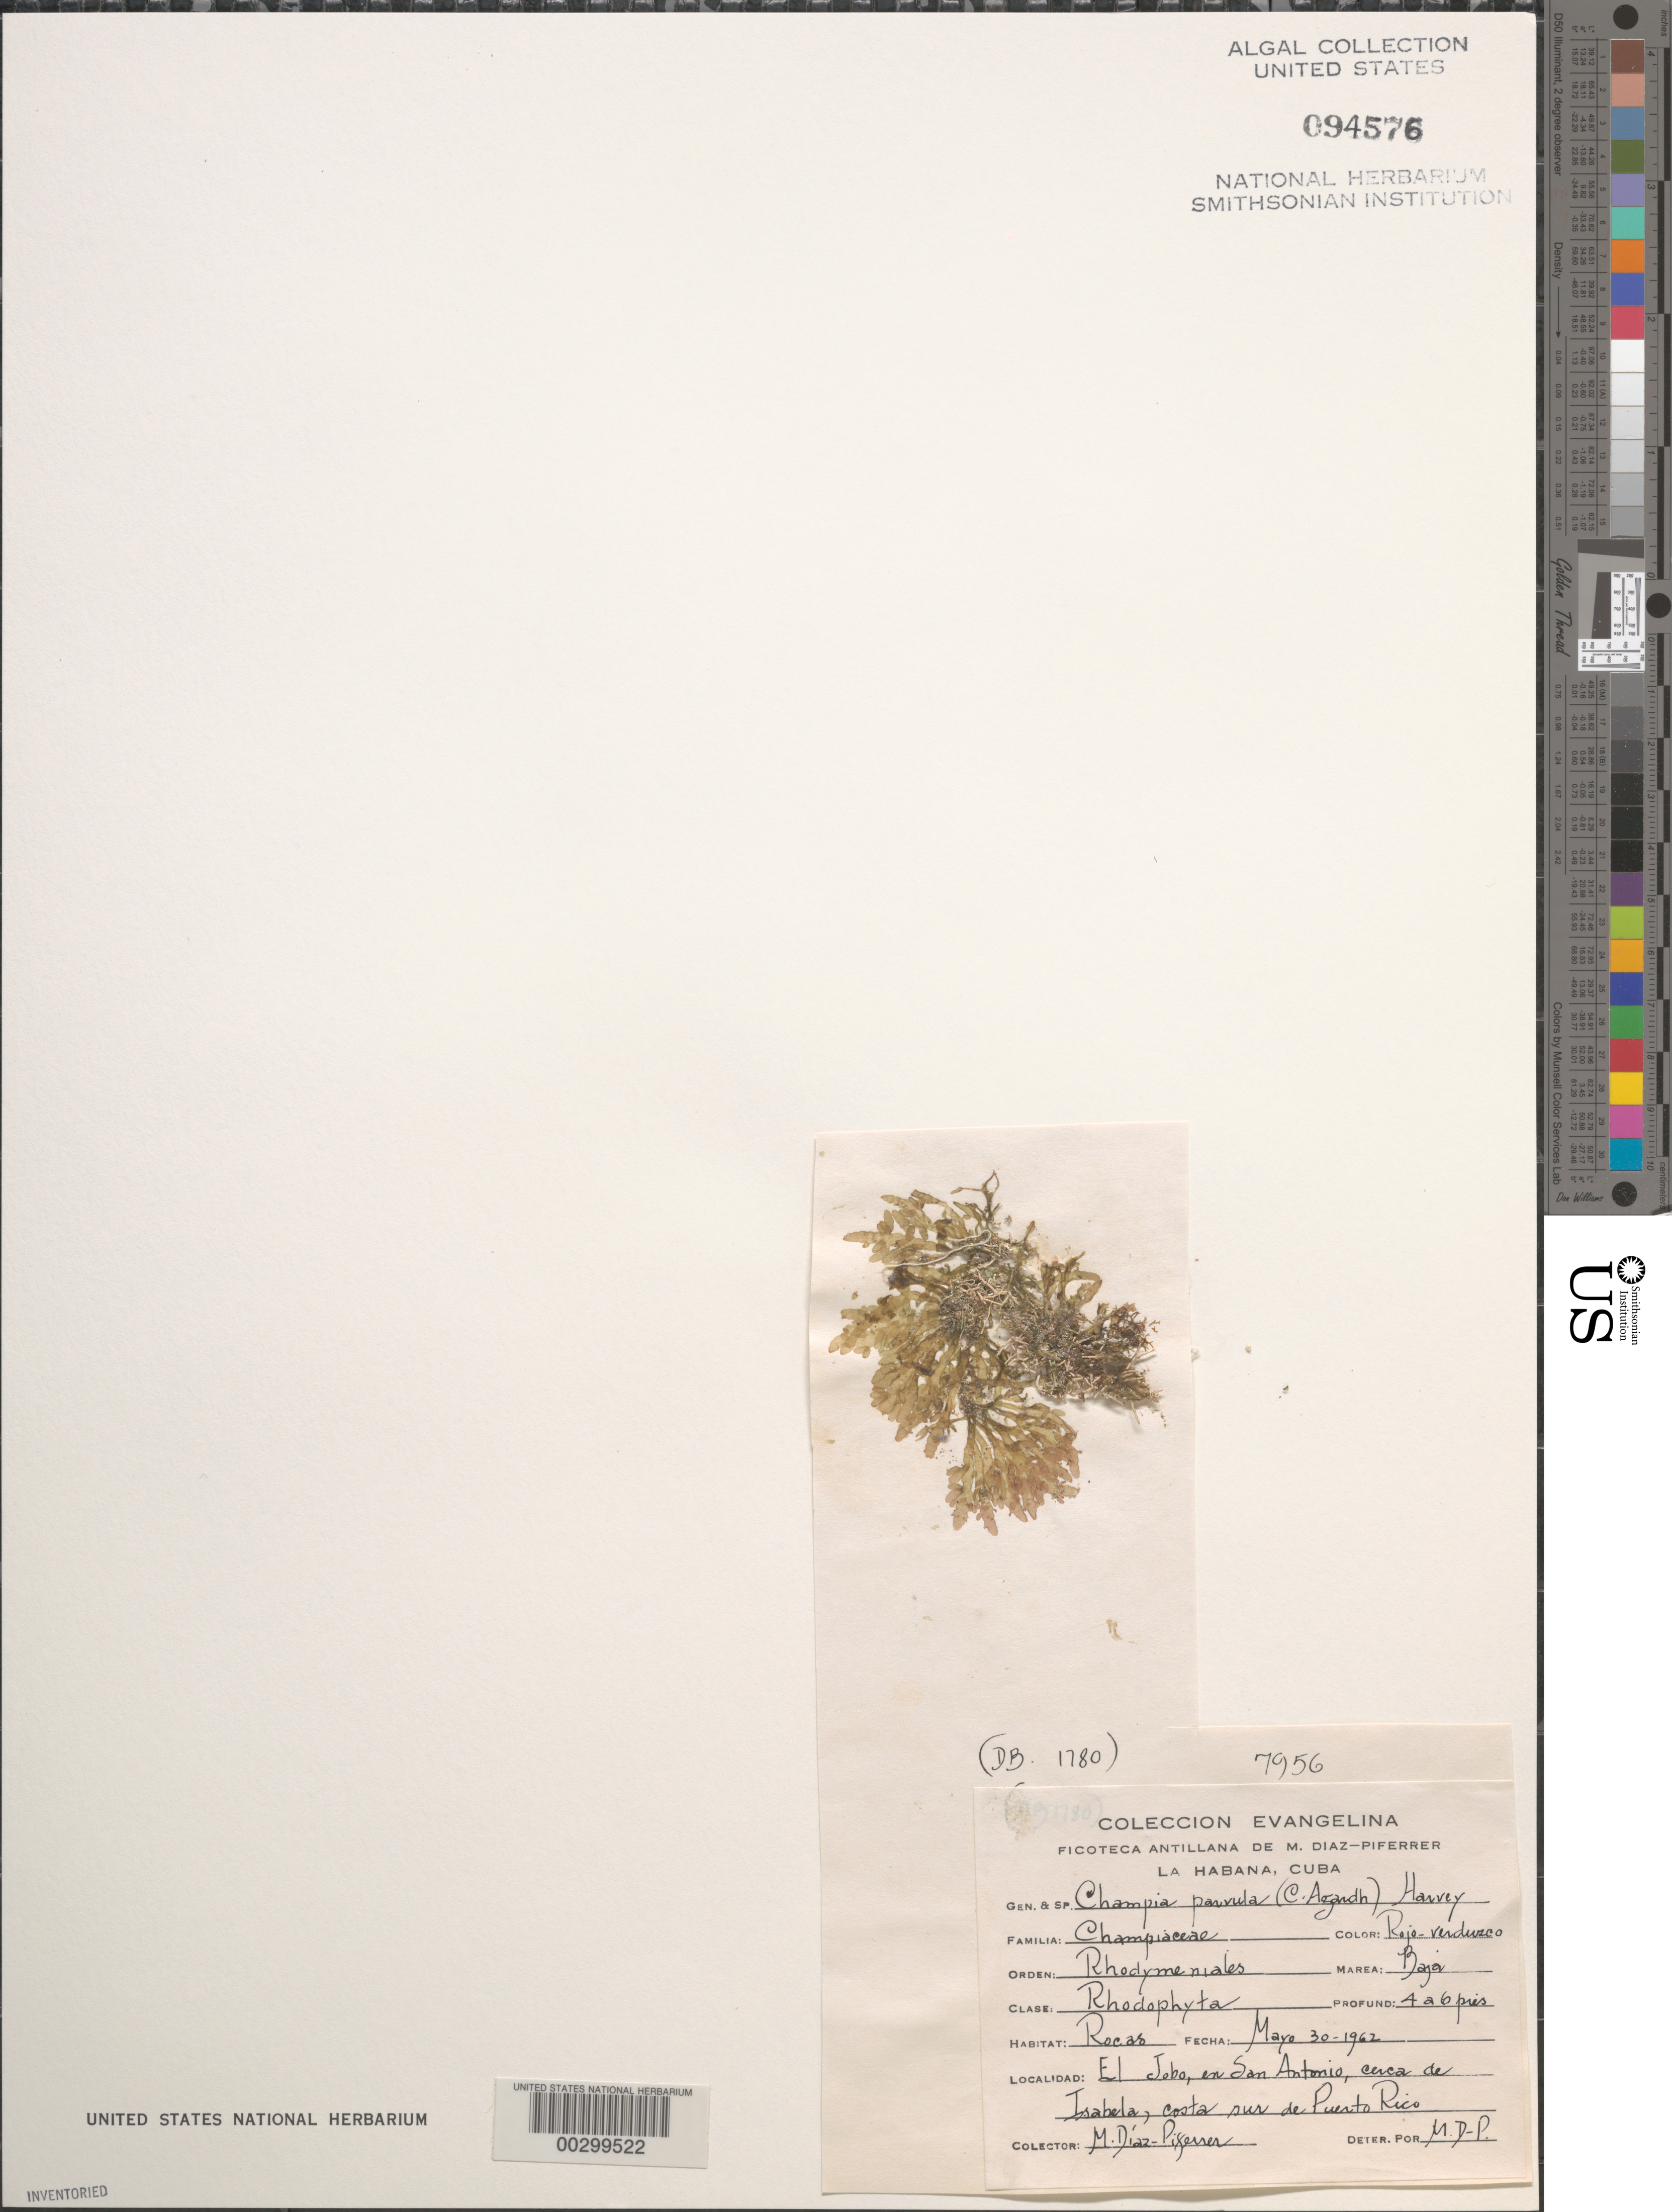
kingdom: Plantae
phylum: Rhodophyta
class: Florideophyceae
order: Rhodymeniales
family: Champiaceae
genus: Champia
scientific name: Champia parvula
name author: (C. Agardh) Harv.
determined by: Diaz-Piferrer, M.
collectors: M. Diaz-Piferrer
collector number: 7956 & DB-1780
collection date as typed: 30 May 1962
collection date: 1962-05-30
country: Puerto Rico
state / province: Isabela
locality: El Jobo, San Antonio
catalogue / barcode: US 94576